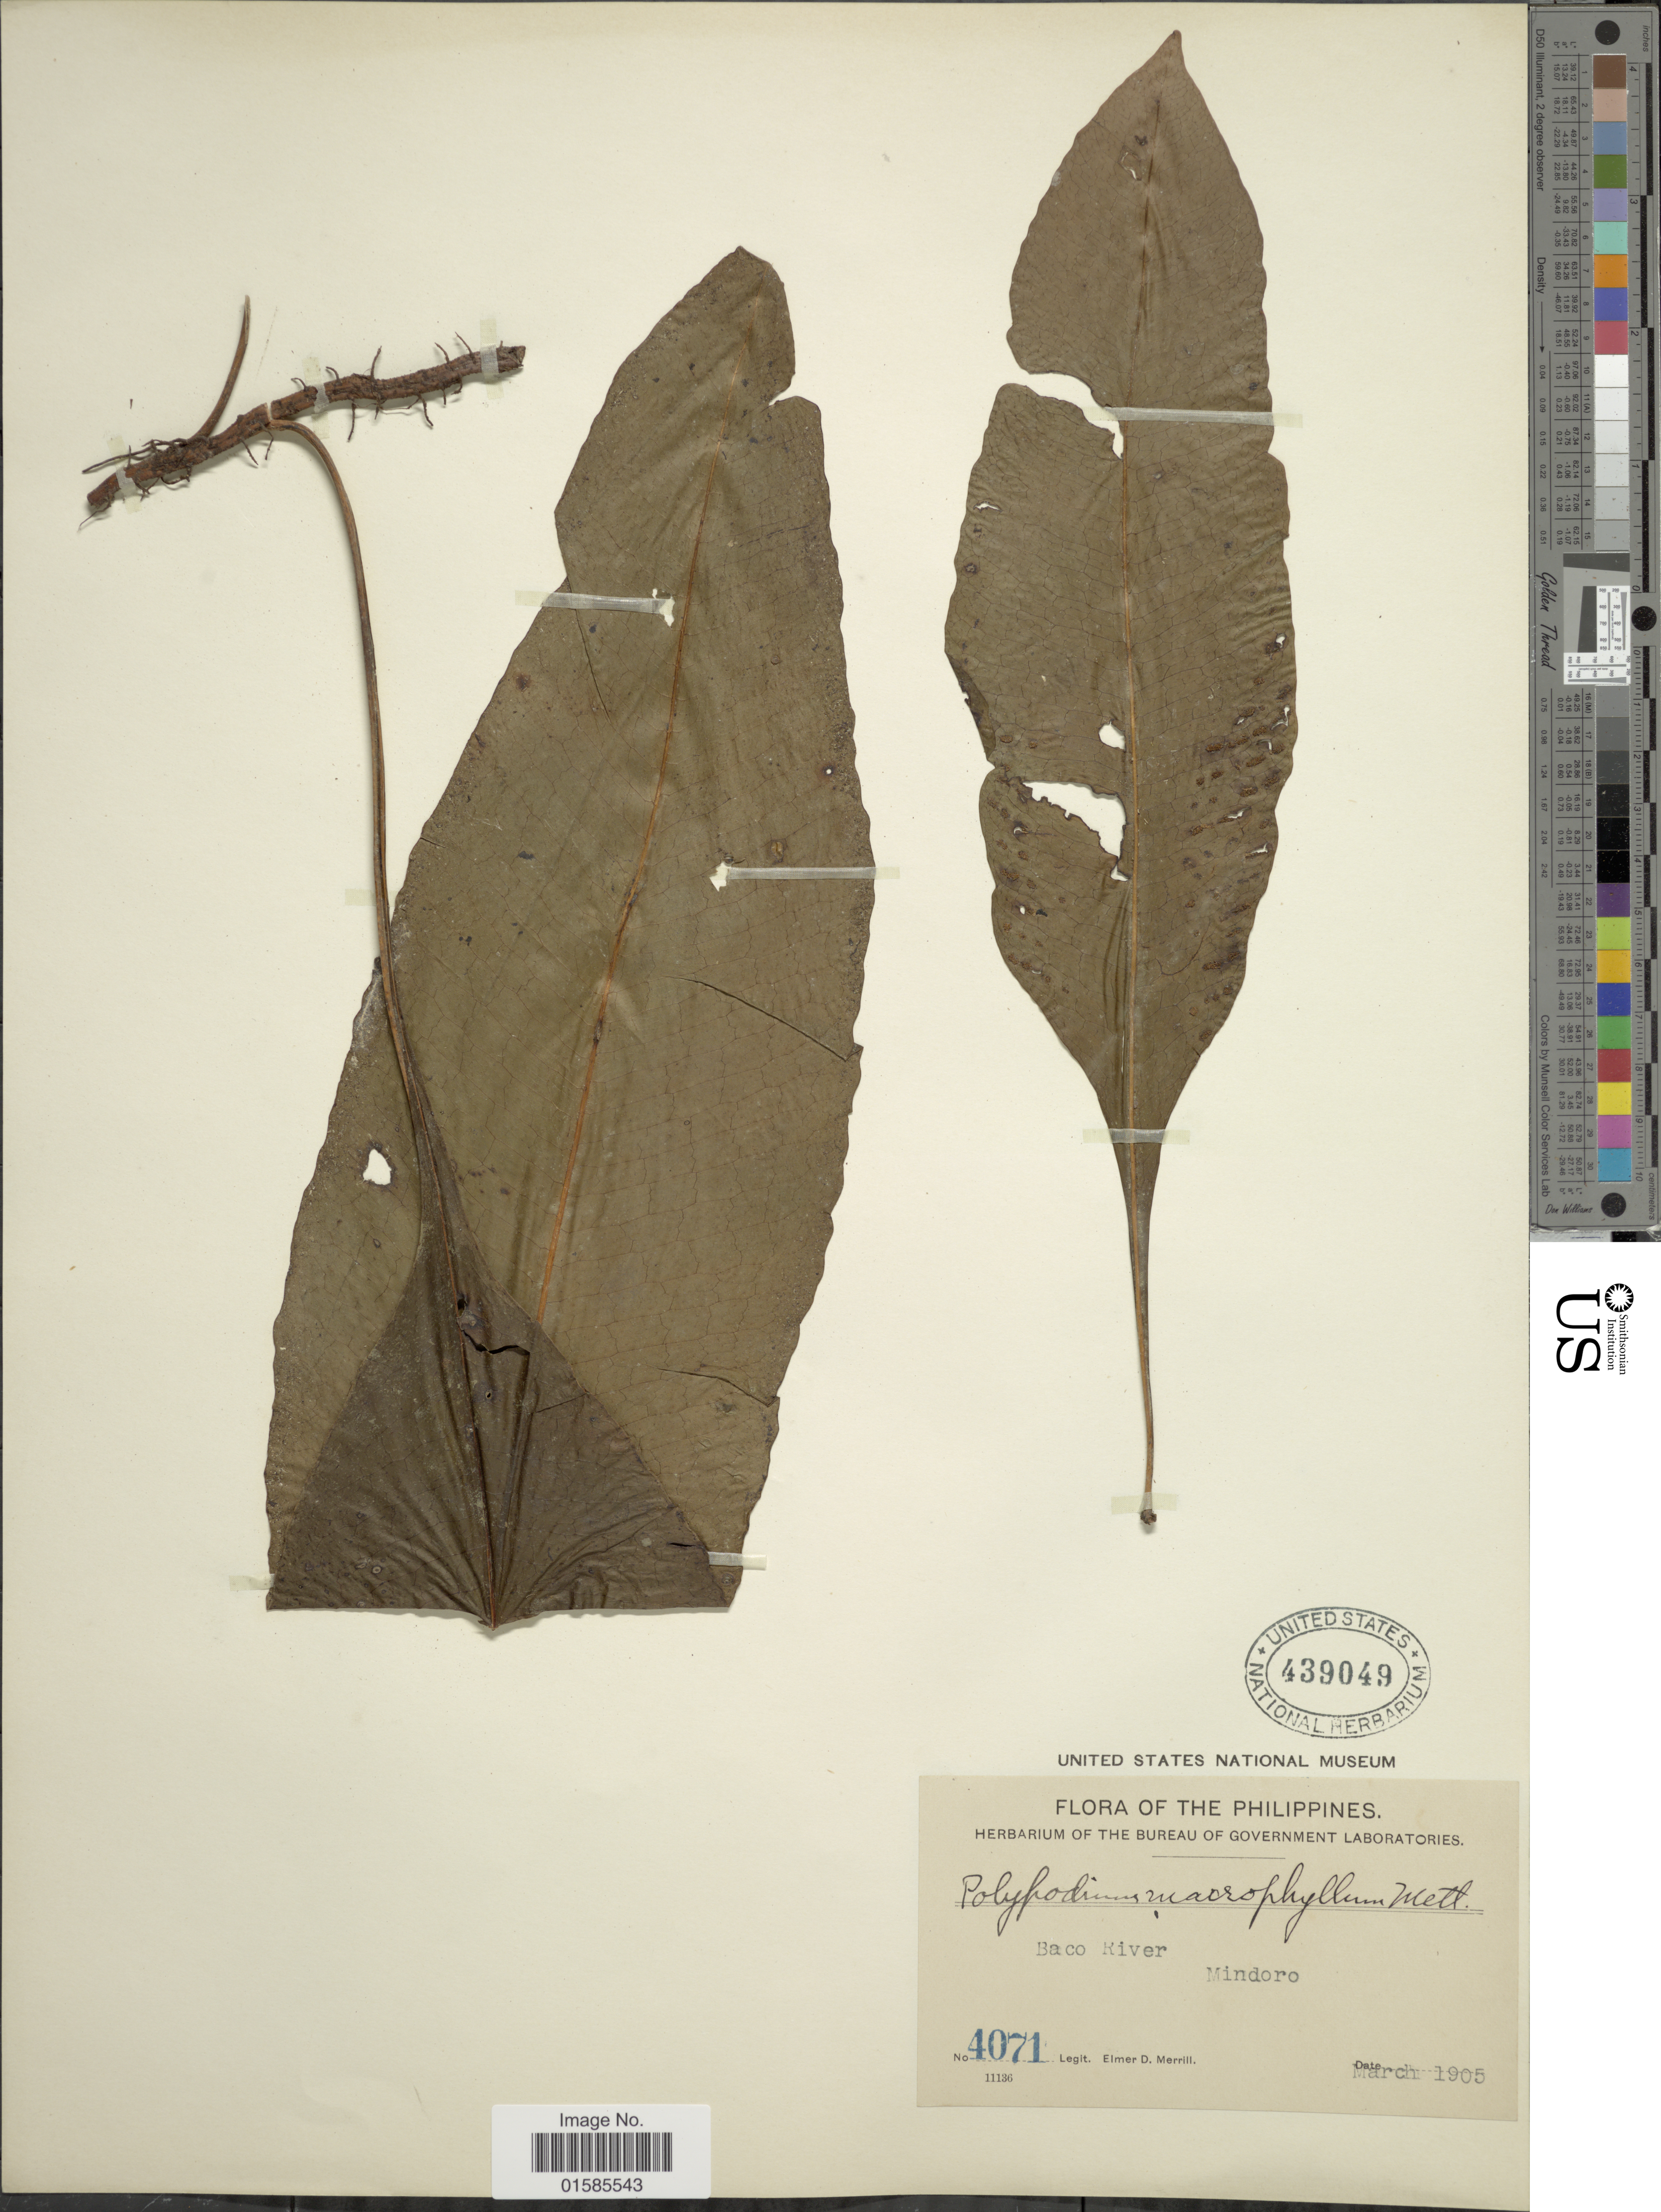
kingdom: Plantae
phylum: Tracheophyta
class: Polypodiopsida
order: Polypodiales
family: Polypodiaceae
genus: Leptochilus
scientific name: Leptochilus macrophyllus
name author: (Blume) Noot.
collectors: E. D. Merrill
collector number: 4071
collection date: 1905-03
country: Philippines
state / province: Mimaropa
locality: The Philippines, Baco River, Mindoro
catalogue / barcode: US 439049